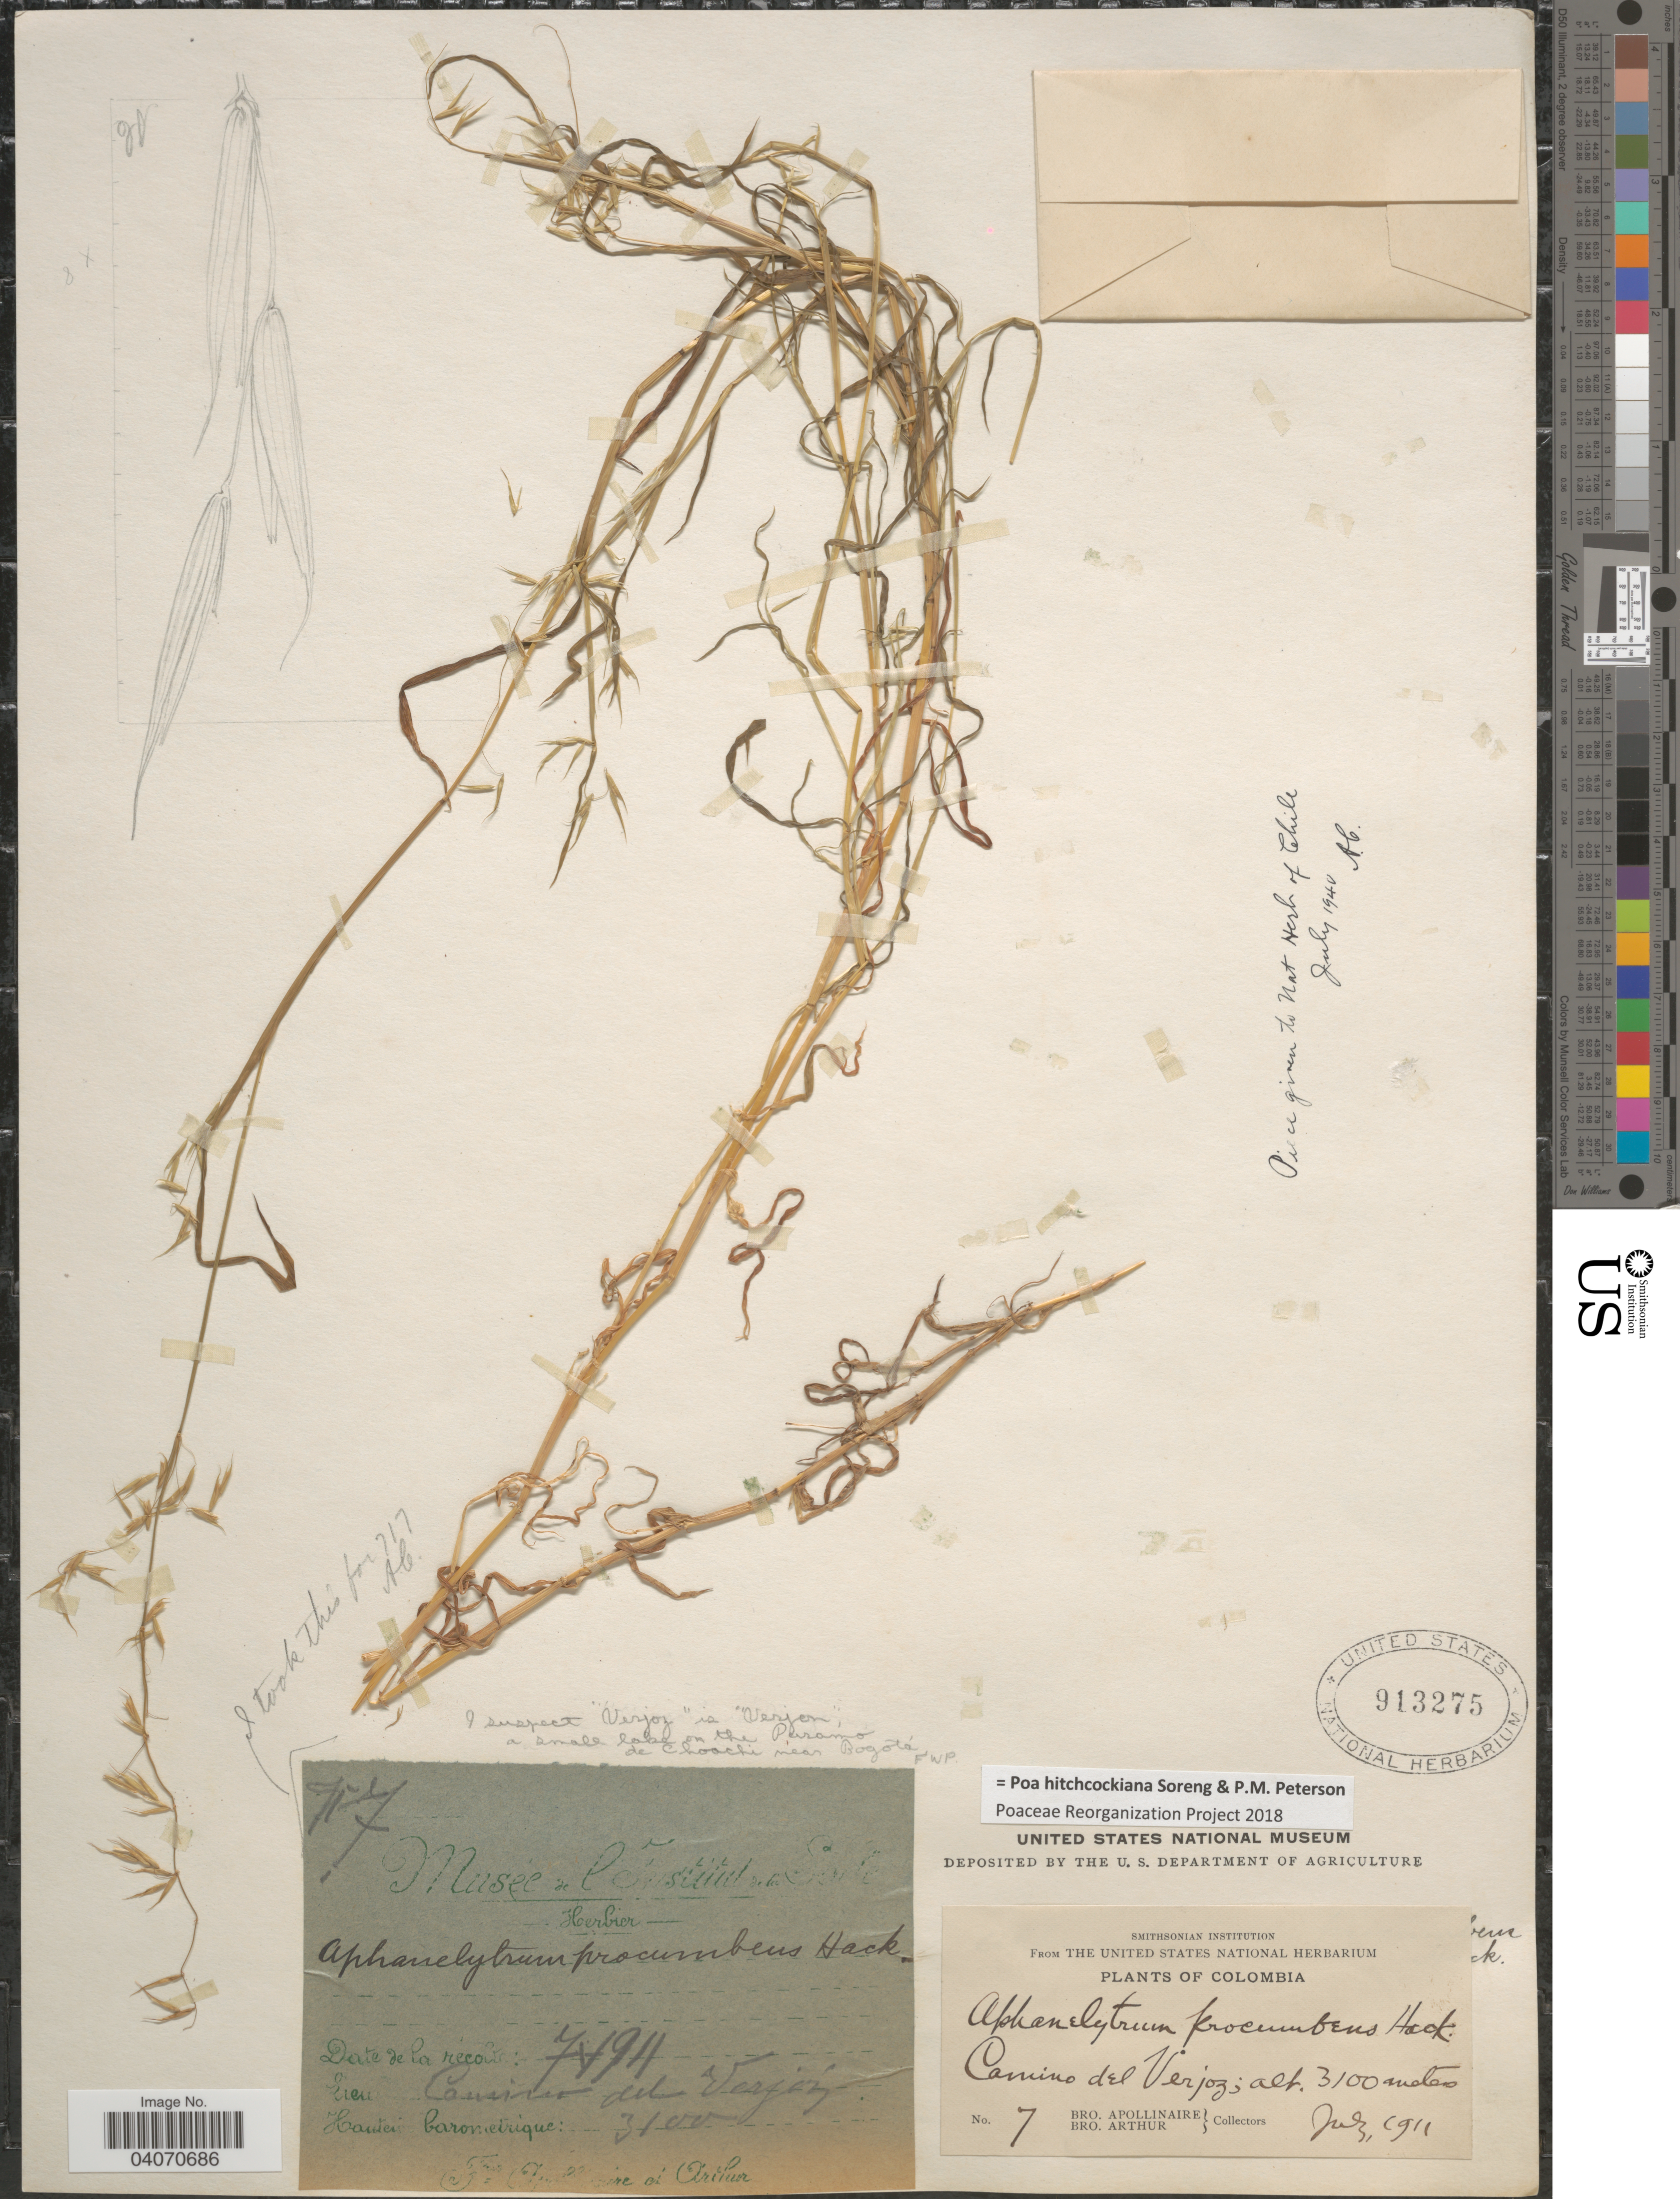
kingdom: Plantae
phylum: Tracheophyta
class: Liliopsida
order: Poales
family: Poaceae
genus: Poa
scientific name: Poa hitchcockiana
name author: Soreng & P.M. Peterson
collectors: Bro. Apollinaire & Bro. Arthur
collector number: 7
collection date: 1911-07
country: Colombia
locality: Camino del Verjoz.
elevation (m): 3100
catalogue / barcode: US 913275